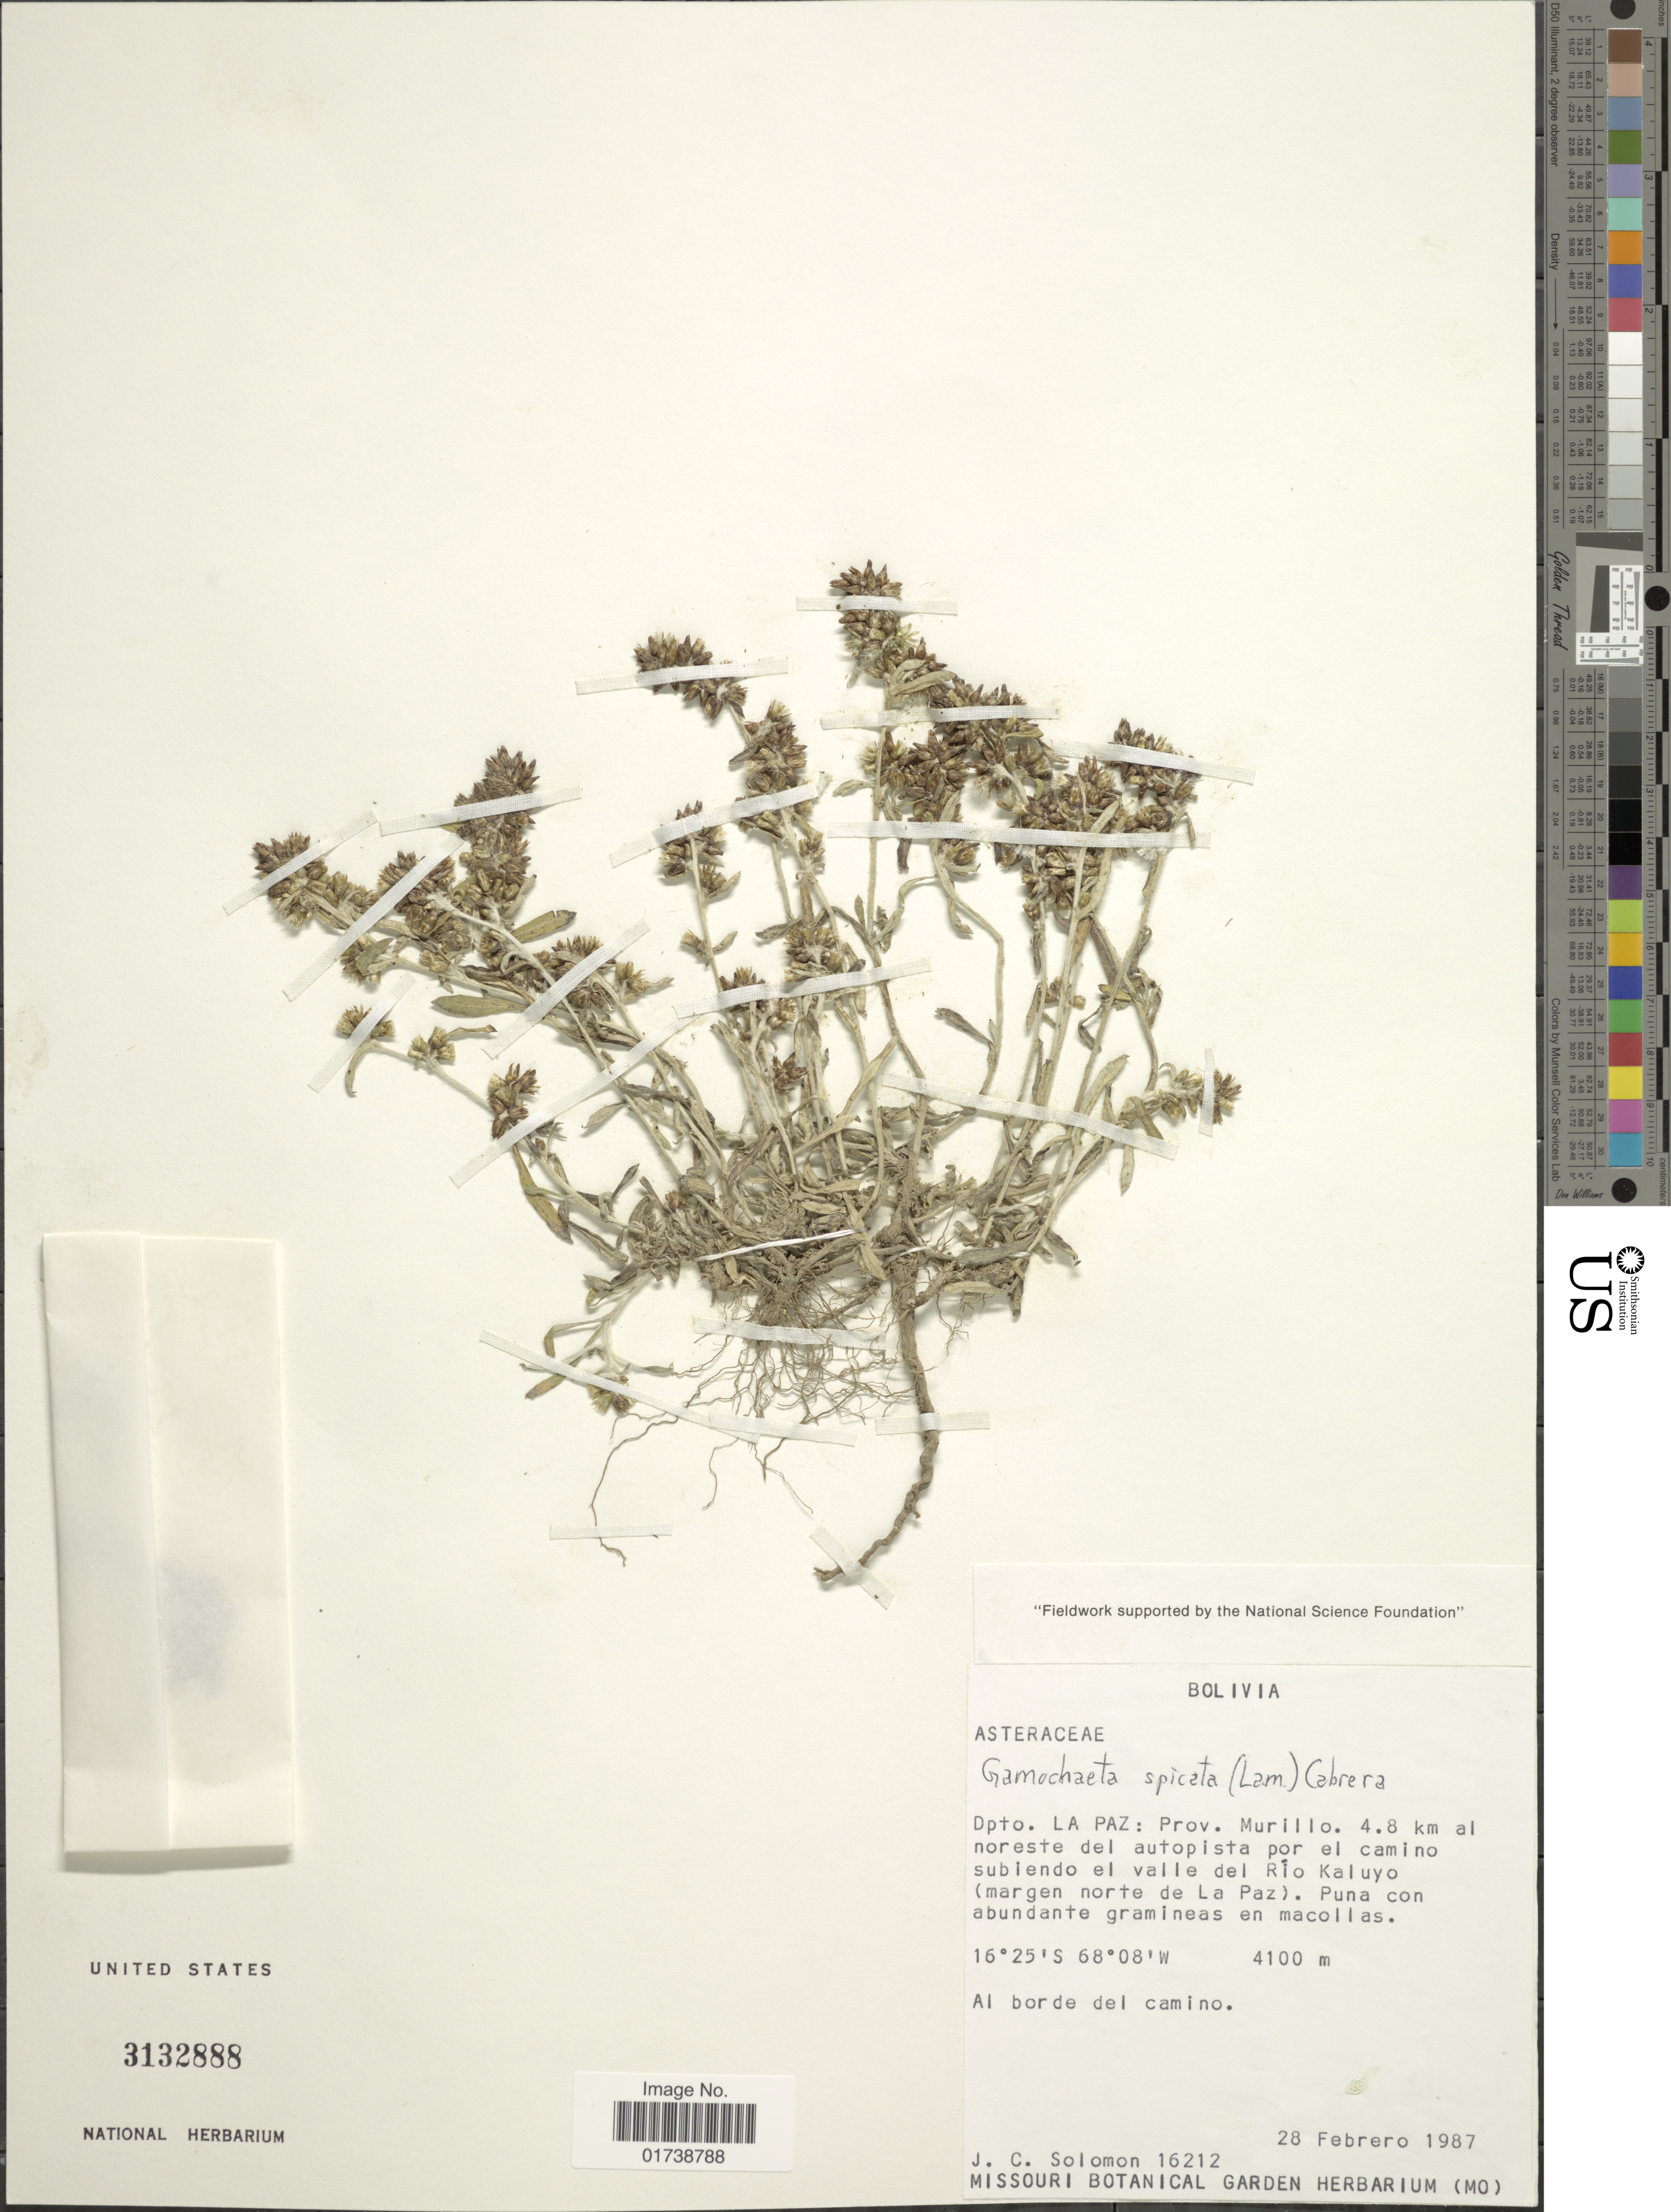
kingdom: Plantae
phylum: Tracheophyta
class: Magnoliopsida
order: Asterales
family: Asteraceae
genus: Gamochaeta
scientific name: Gamochaeta spicata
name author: (Lam.) Cabrera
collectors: J. C. Solomon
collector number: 16212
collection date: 1987-02-28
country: Bolivia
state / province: La Paz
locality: Prov. Murillo, 4.8 km al noreste del autopista por el camino subiendo el valle del Rio Kaluyo (margen norte de La Paz)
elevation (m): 4100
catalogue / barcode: US 3132888